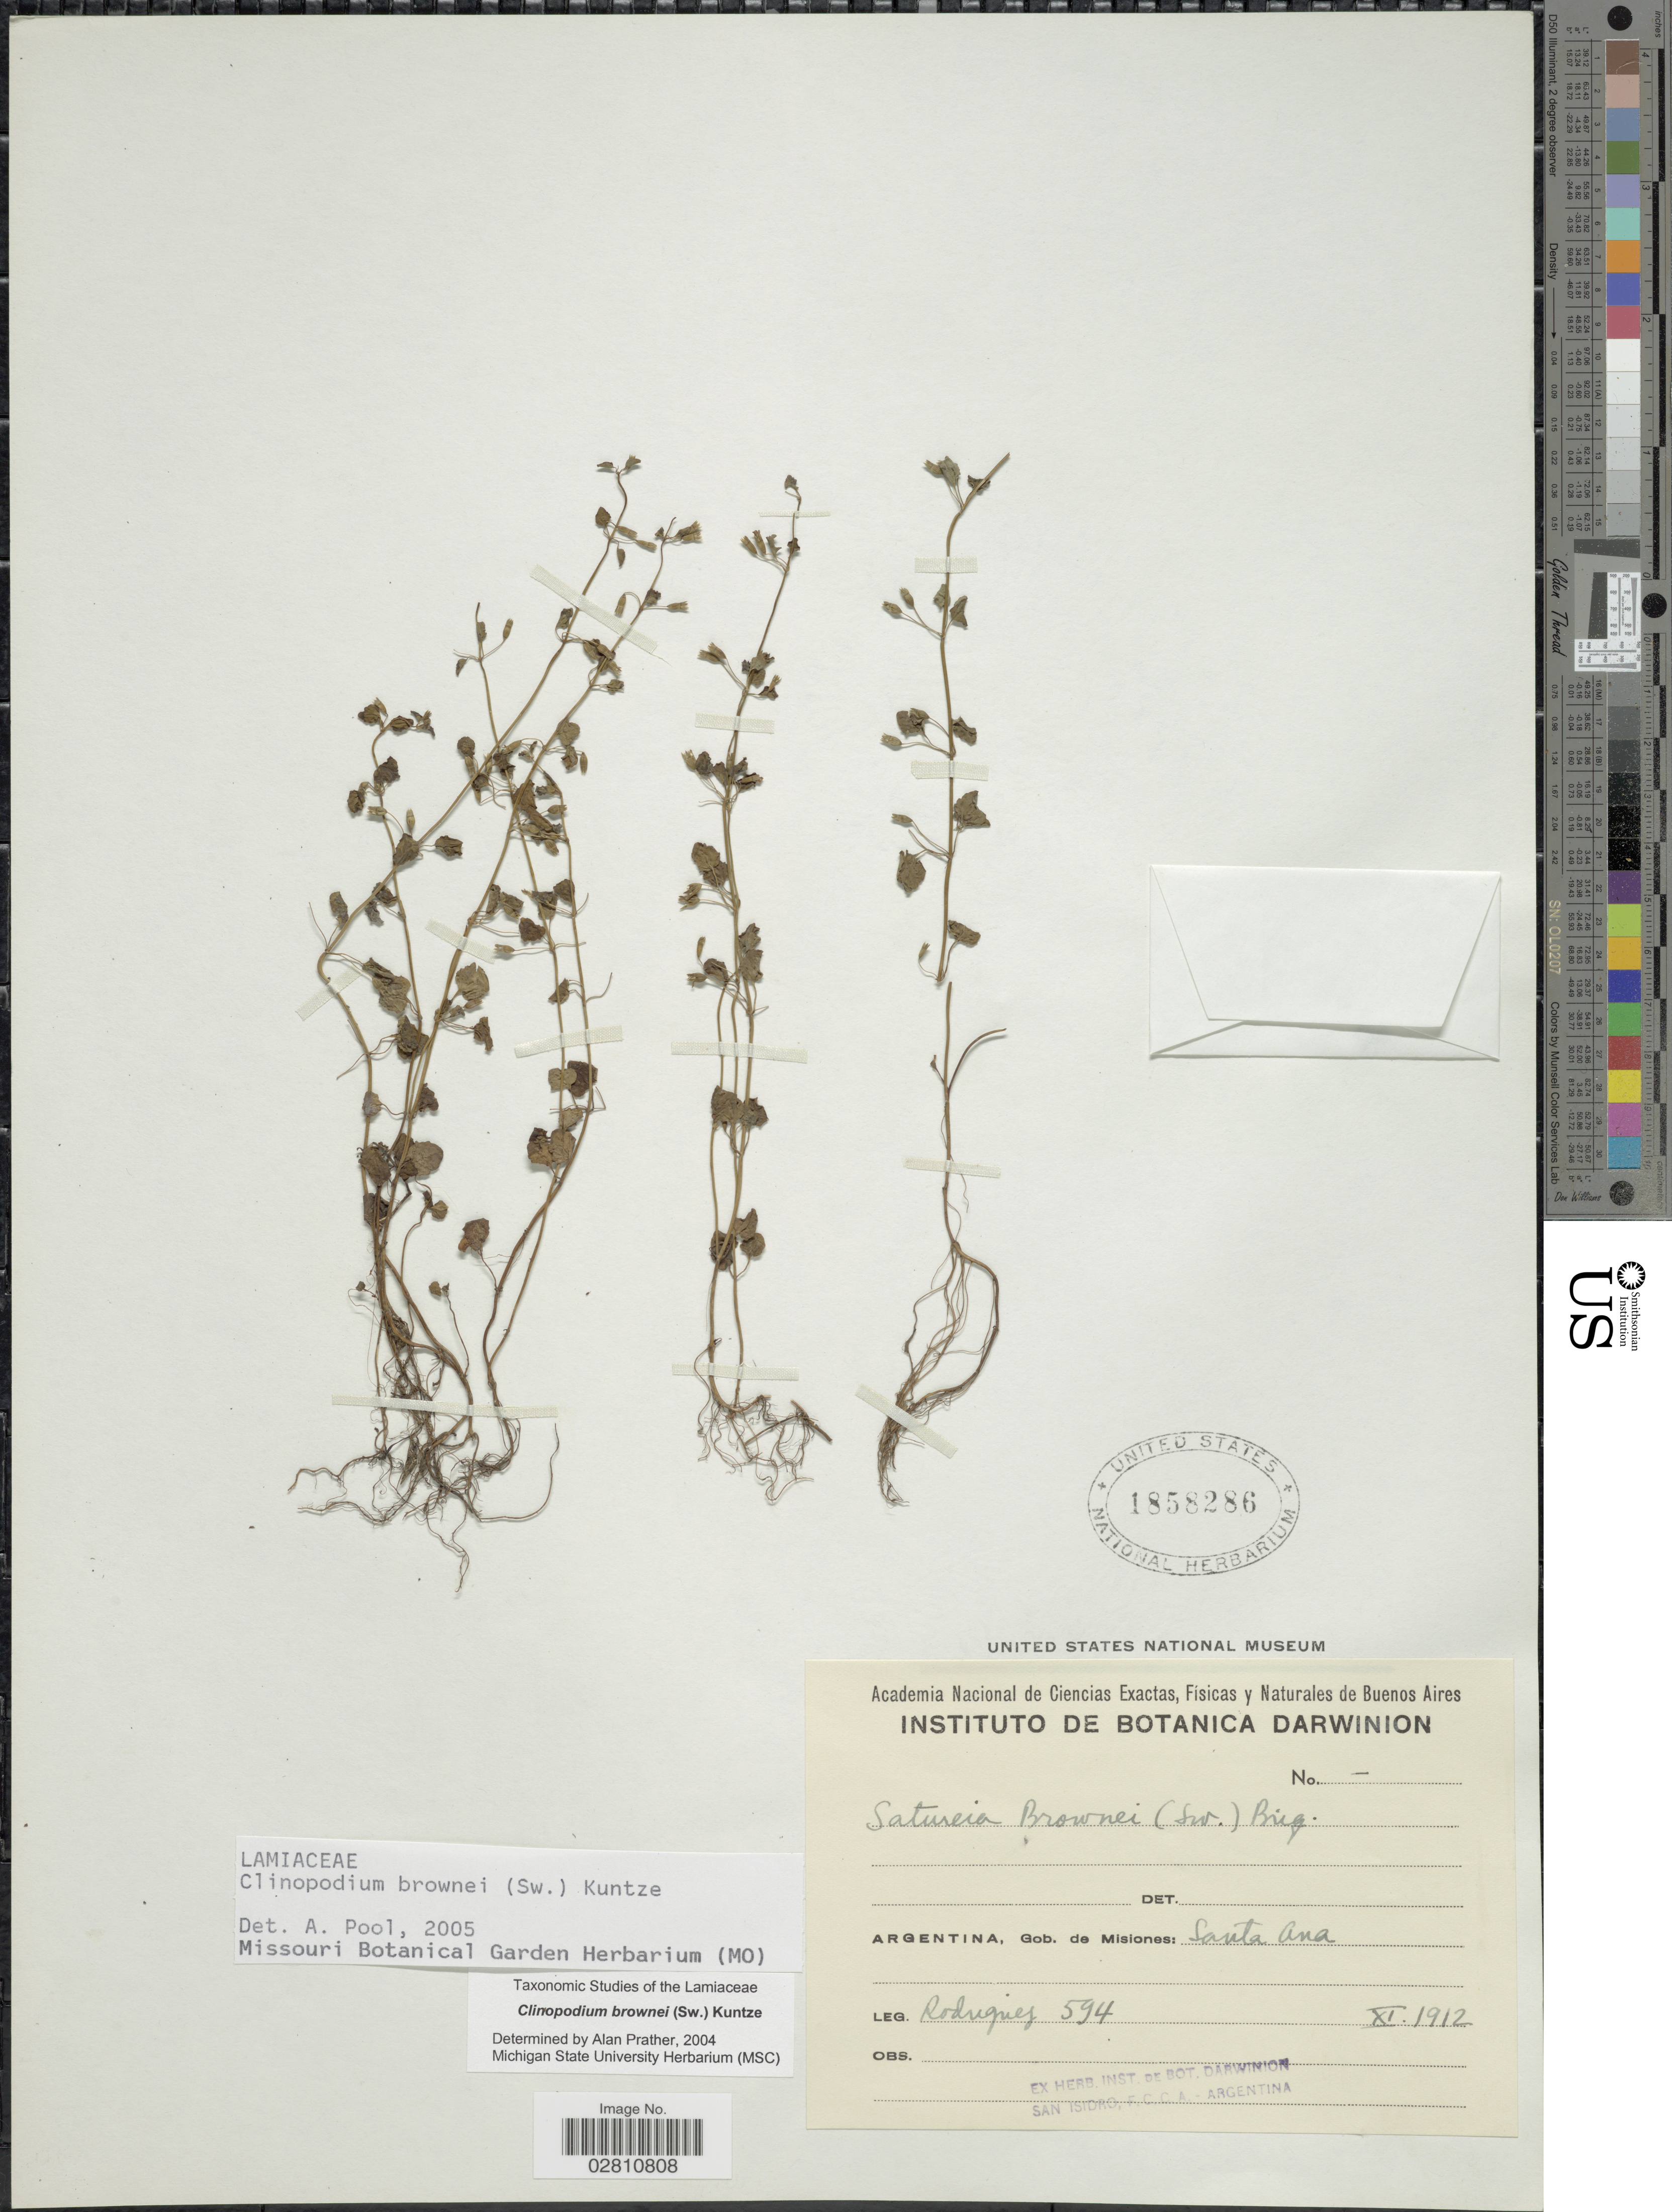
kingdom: Plantae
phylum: Tracheophyta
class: Magnoliopsida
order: Lamiales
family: Lamiaceae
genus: Clinopodium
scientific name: Clinopodium brownei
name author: (Sw.) Kuntze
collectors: Rodriguez, --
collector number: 594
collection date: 1912-11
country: Argentina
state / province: Misiones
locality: Gob. de Misiones: Santa Ana.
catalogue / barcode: US 1858286